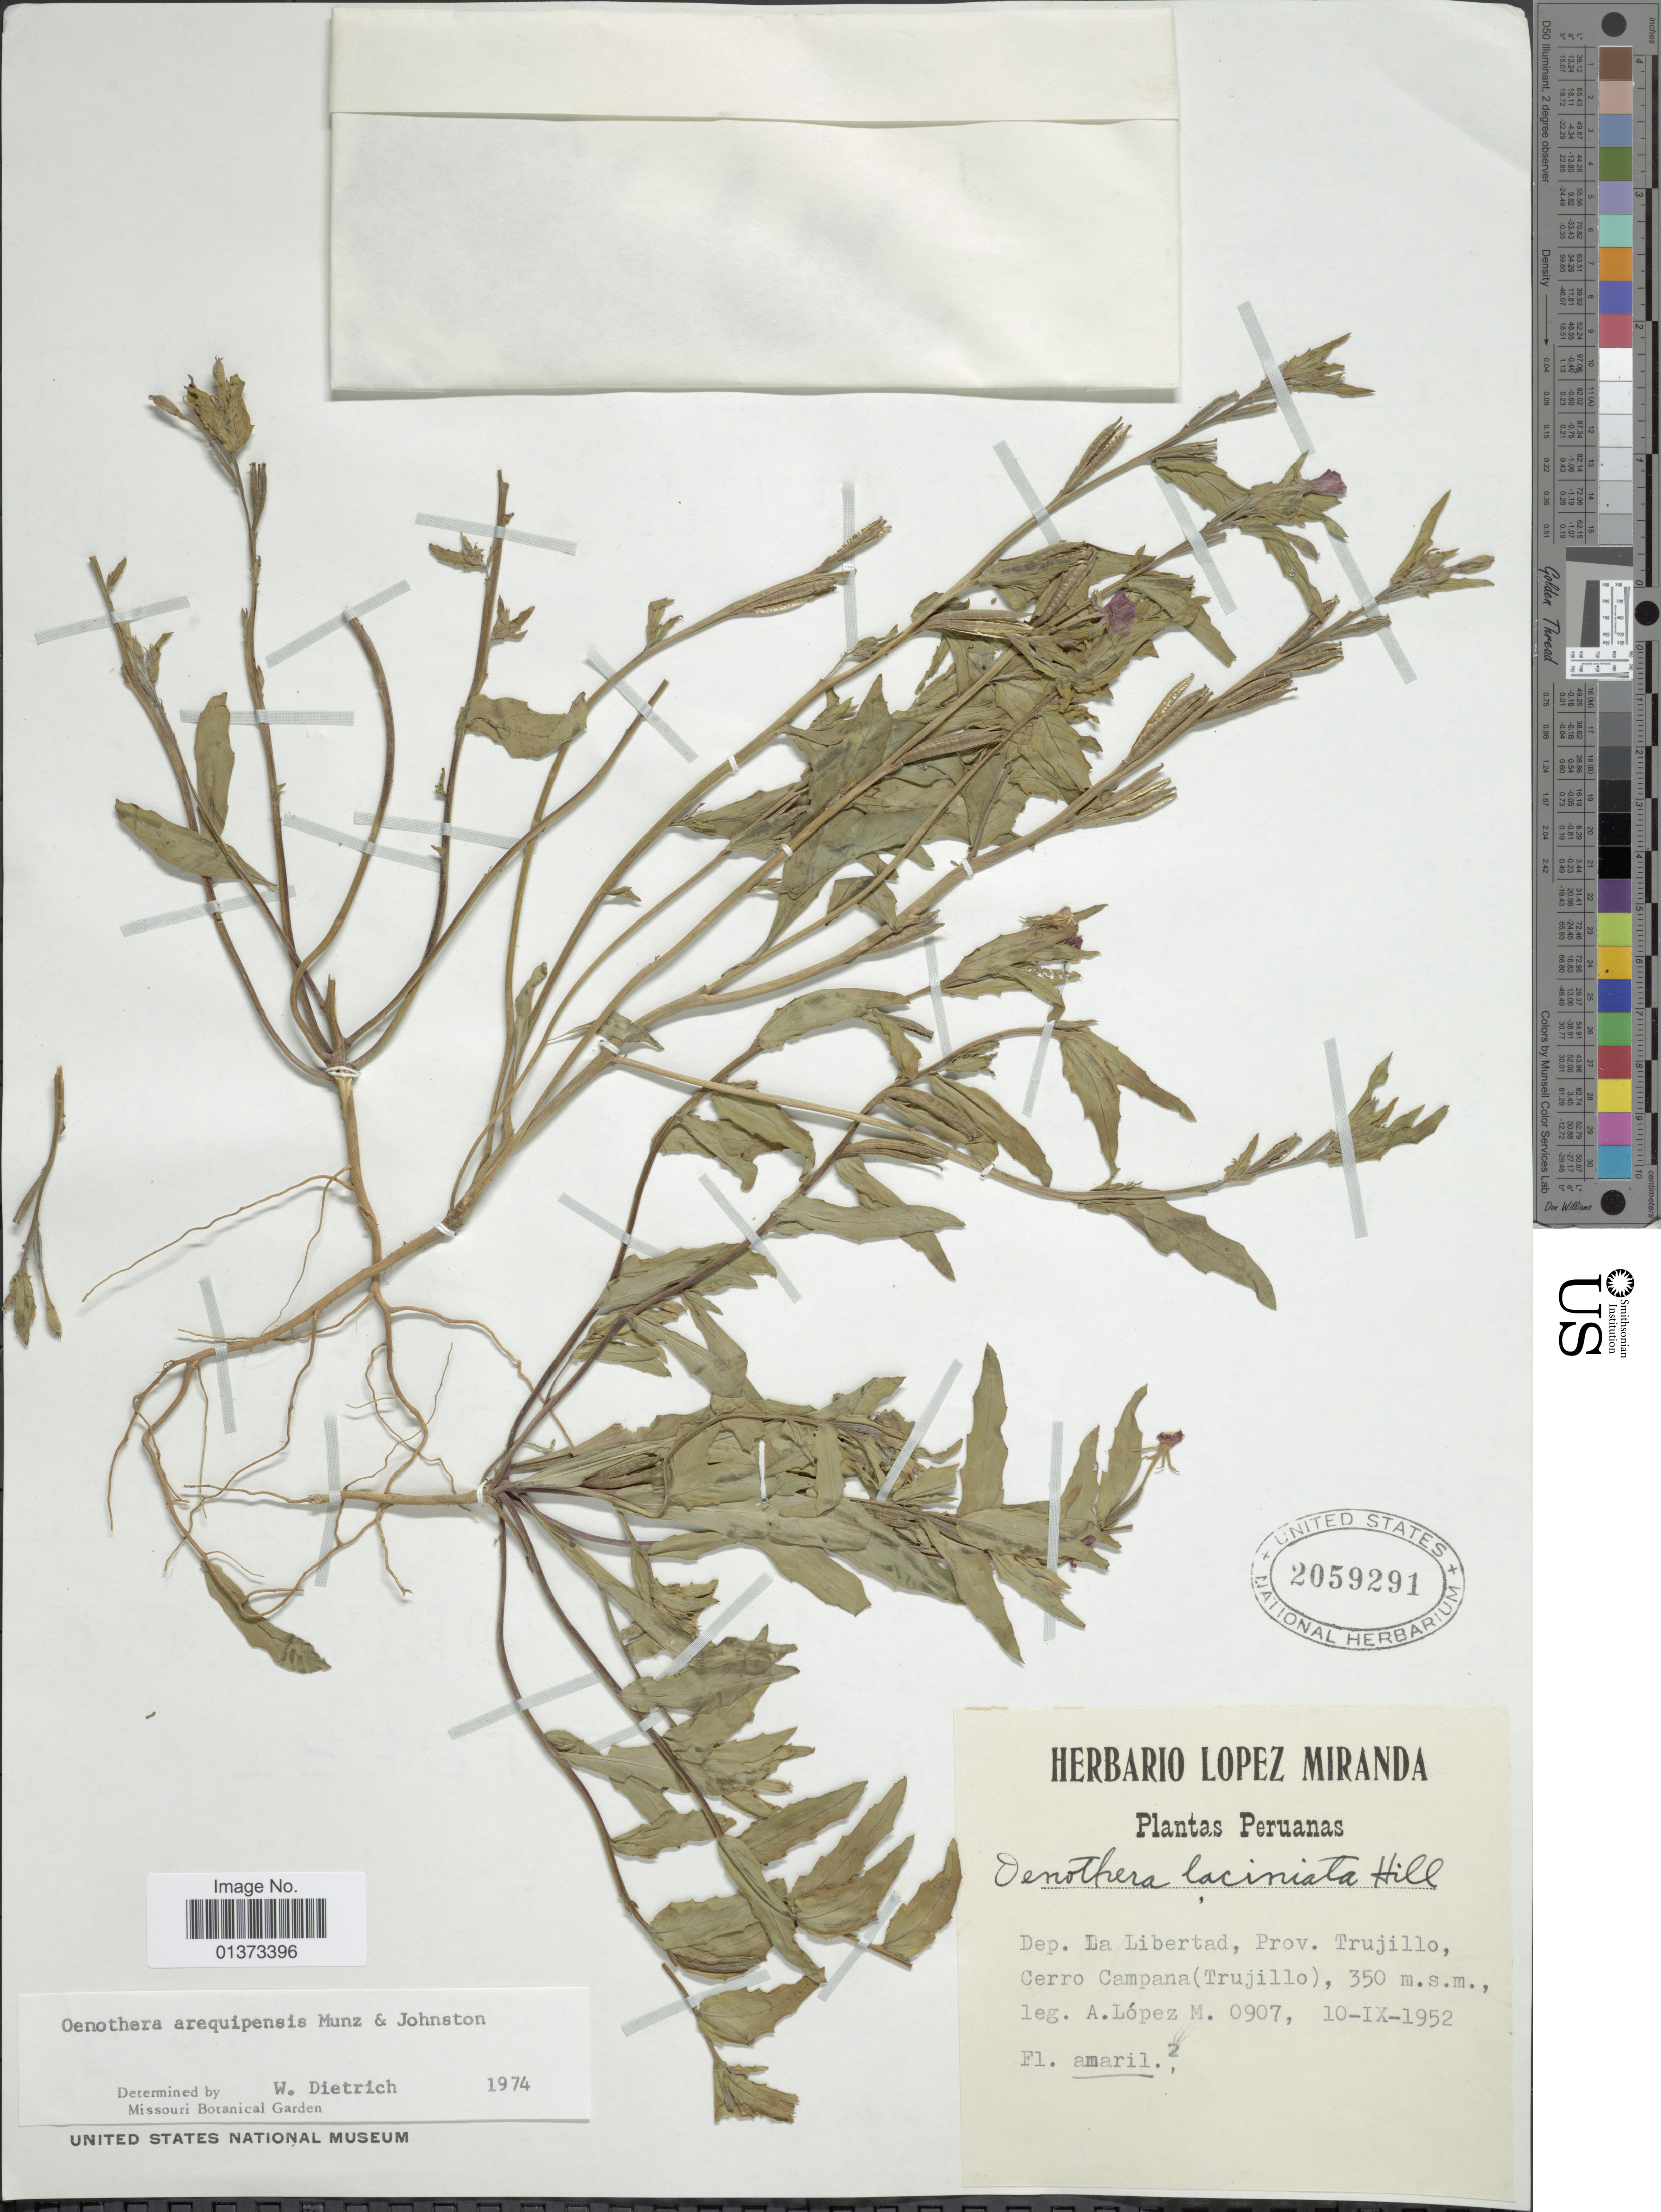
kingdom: Plantae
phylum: Tracheophyta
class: Magnoliopsida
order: Myrtales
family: Onagraceae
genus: Oenothera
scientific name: Oenothera arequipensis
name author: Munz & I.M. Johnst.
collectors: A. López M.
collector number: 0907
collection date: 1952-09-10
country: Venezuela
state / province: Trujillo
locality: Dep. Da Libertad, Cerro Campana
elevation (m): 350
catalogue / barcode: US 2059291